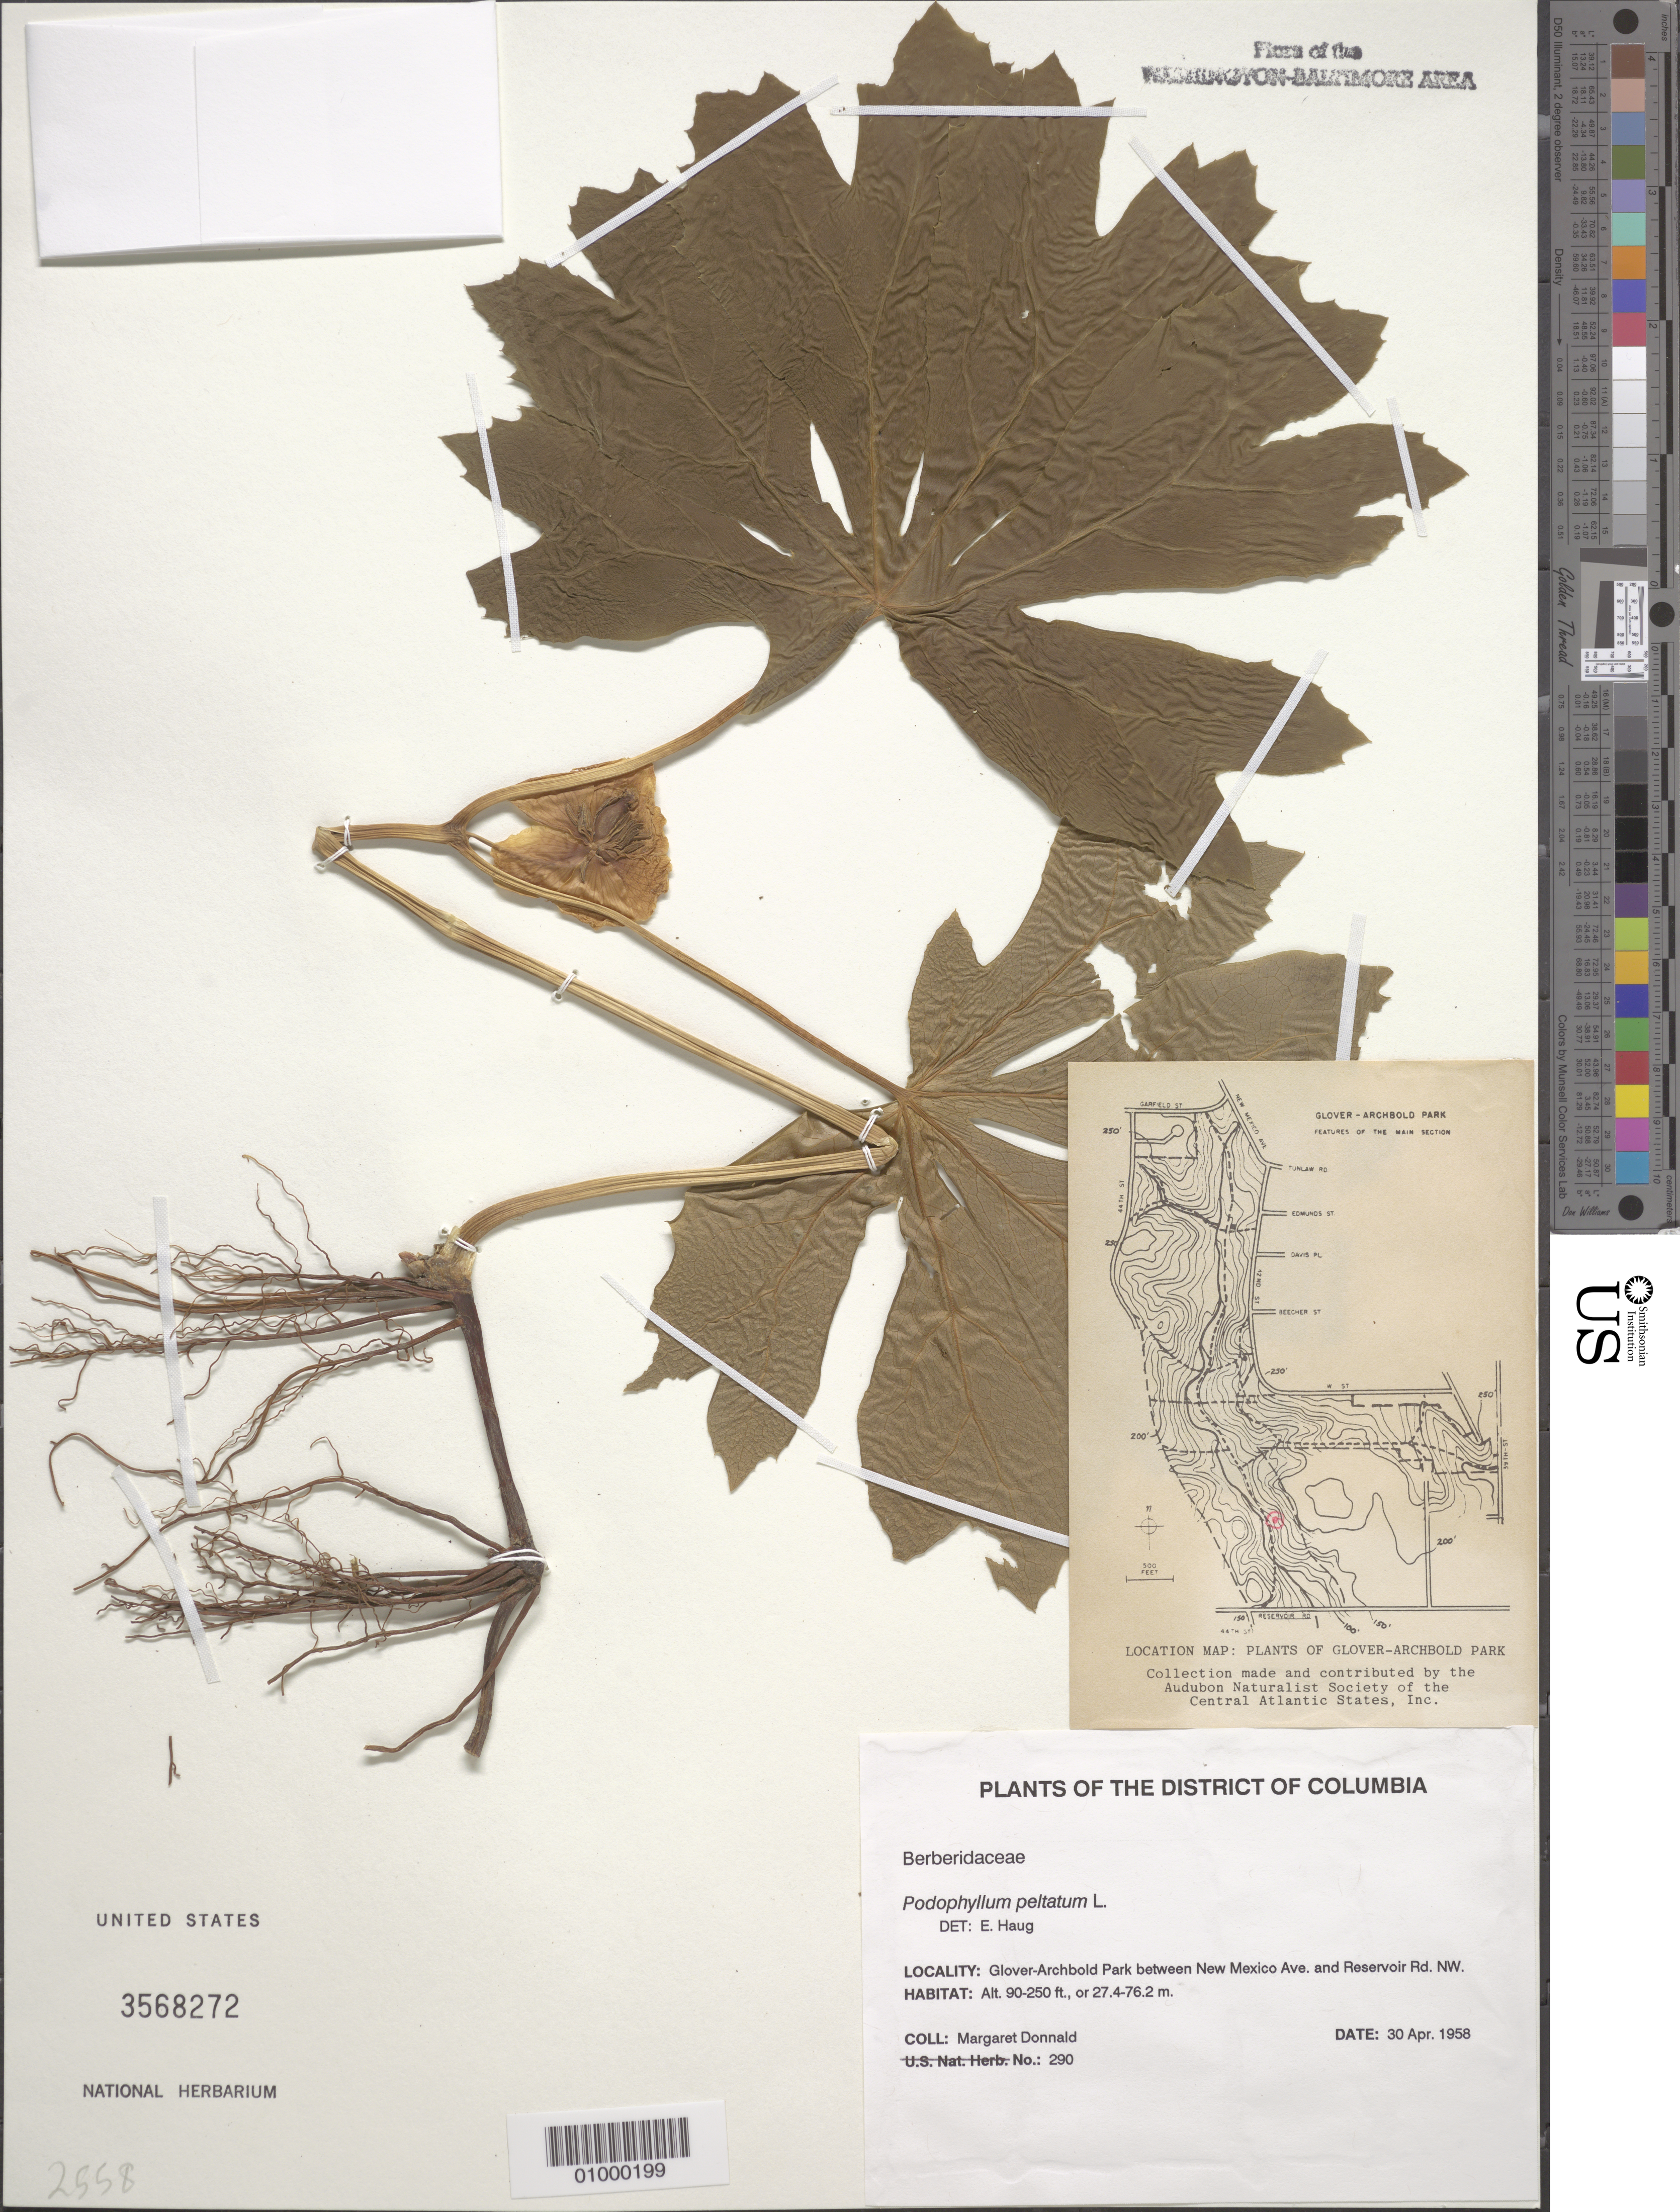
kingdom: Plantae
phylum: Tracheophyta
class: Magnoliopsida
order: Ranunculales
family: Berberidaceae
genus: Podophyllum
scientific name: Podophyllum peltatum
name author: L.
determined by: Haug, E., (UNITED STATES)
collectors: M. Donnald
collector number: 290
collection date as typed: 30 Apr 1958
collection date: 1958-04-30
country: United States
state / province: District of Columbia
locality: Glover-Archbold Park between New Mexico Avenue and Reservoir Road NW.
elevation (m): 27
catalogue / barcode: US 3568272